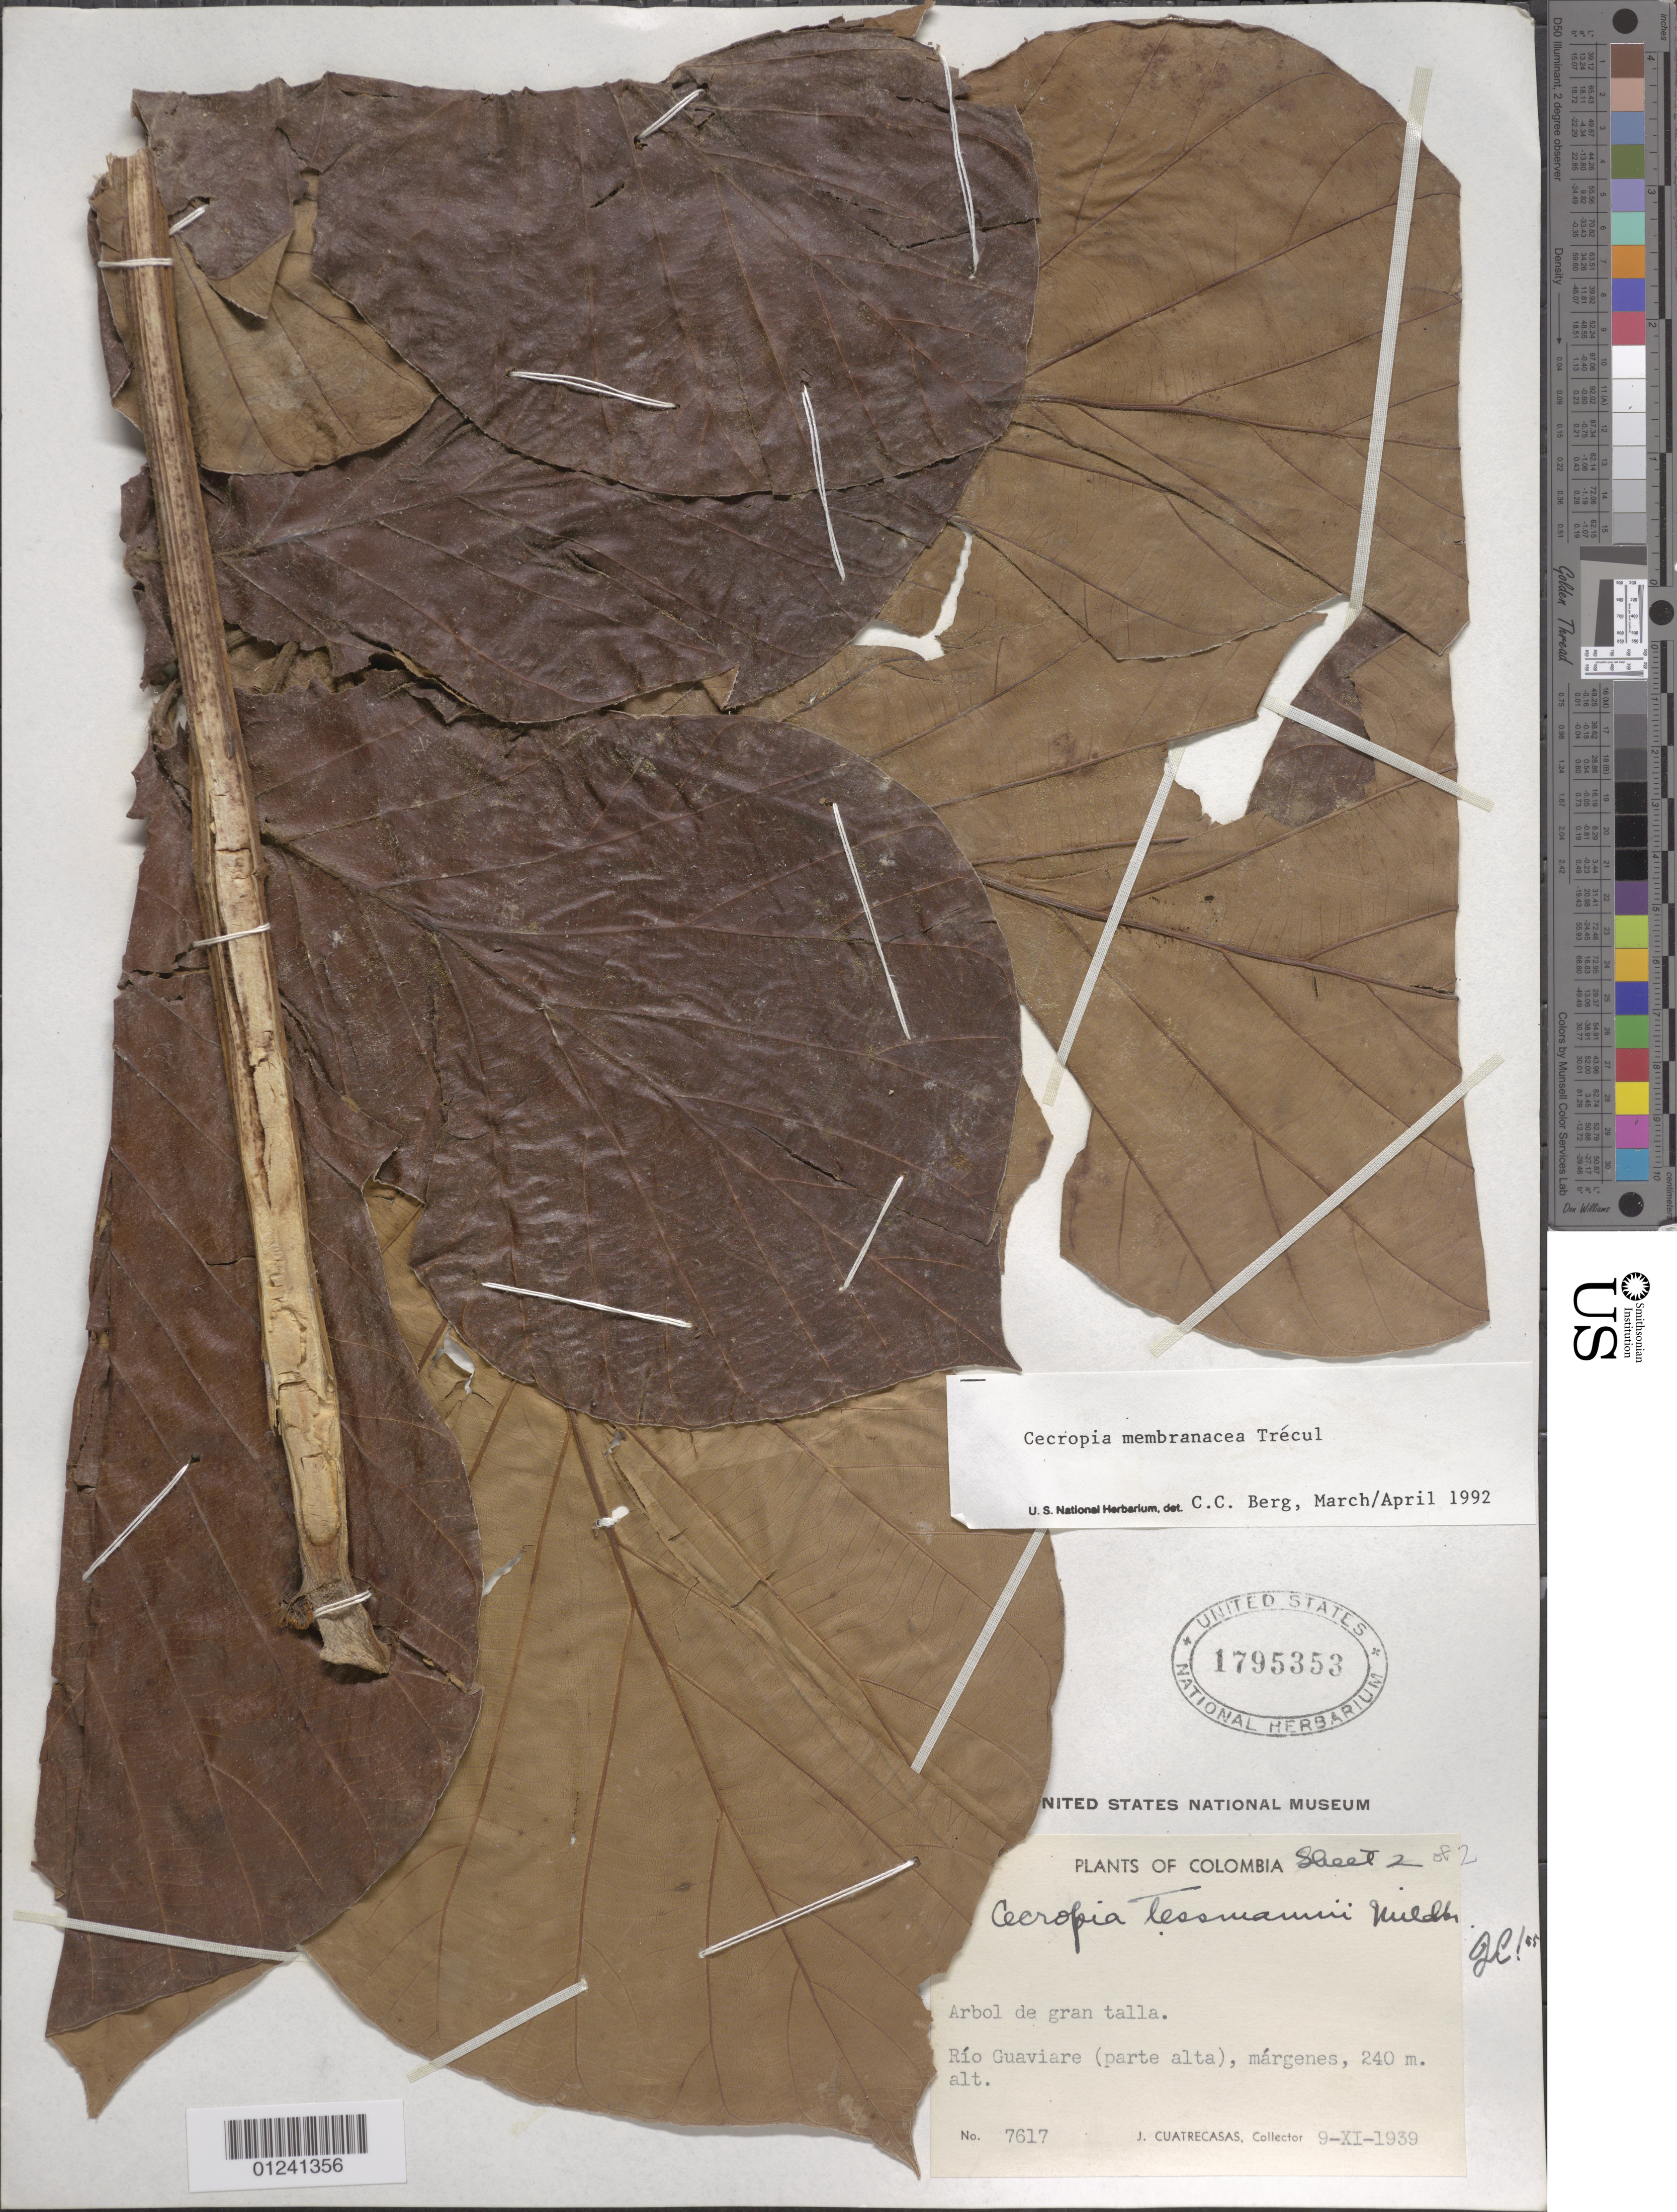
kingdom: Plantae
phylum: Tracheophyta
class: Magnoliopsida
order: Rosales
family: Urticaceae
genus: Cecropia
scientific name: Cecropia membranacea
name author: Trécul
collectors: J. Cuatrecasas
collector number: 7617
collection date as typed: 09 Nov 1939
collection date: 1939-11-09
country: Colombia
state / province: Vaupés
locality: Rio Guaviare (parte Alta), Margenes.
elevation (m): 240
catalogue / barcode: US 1795353